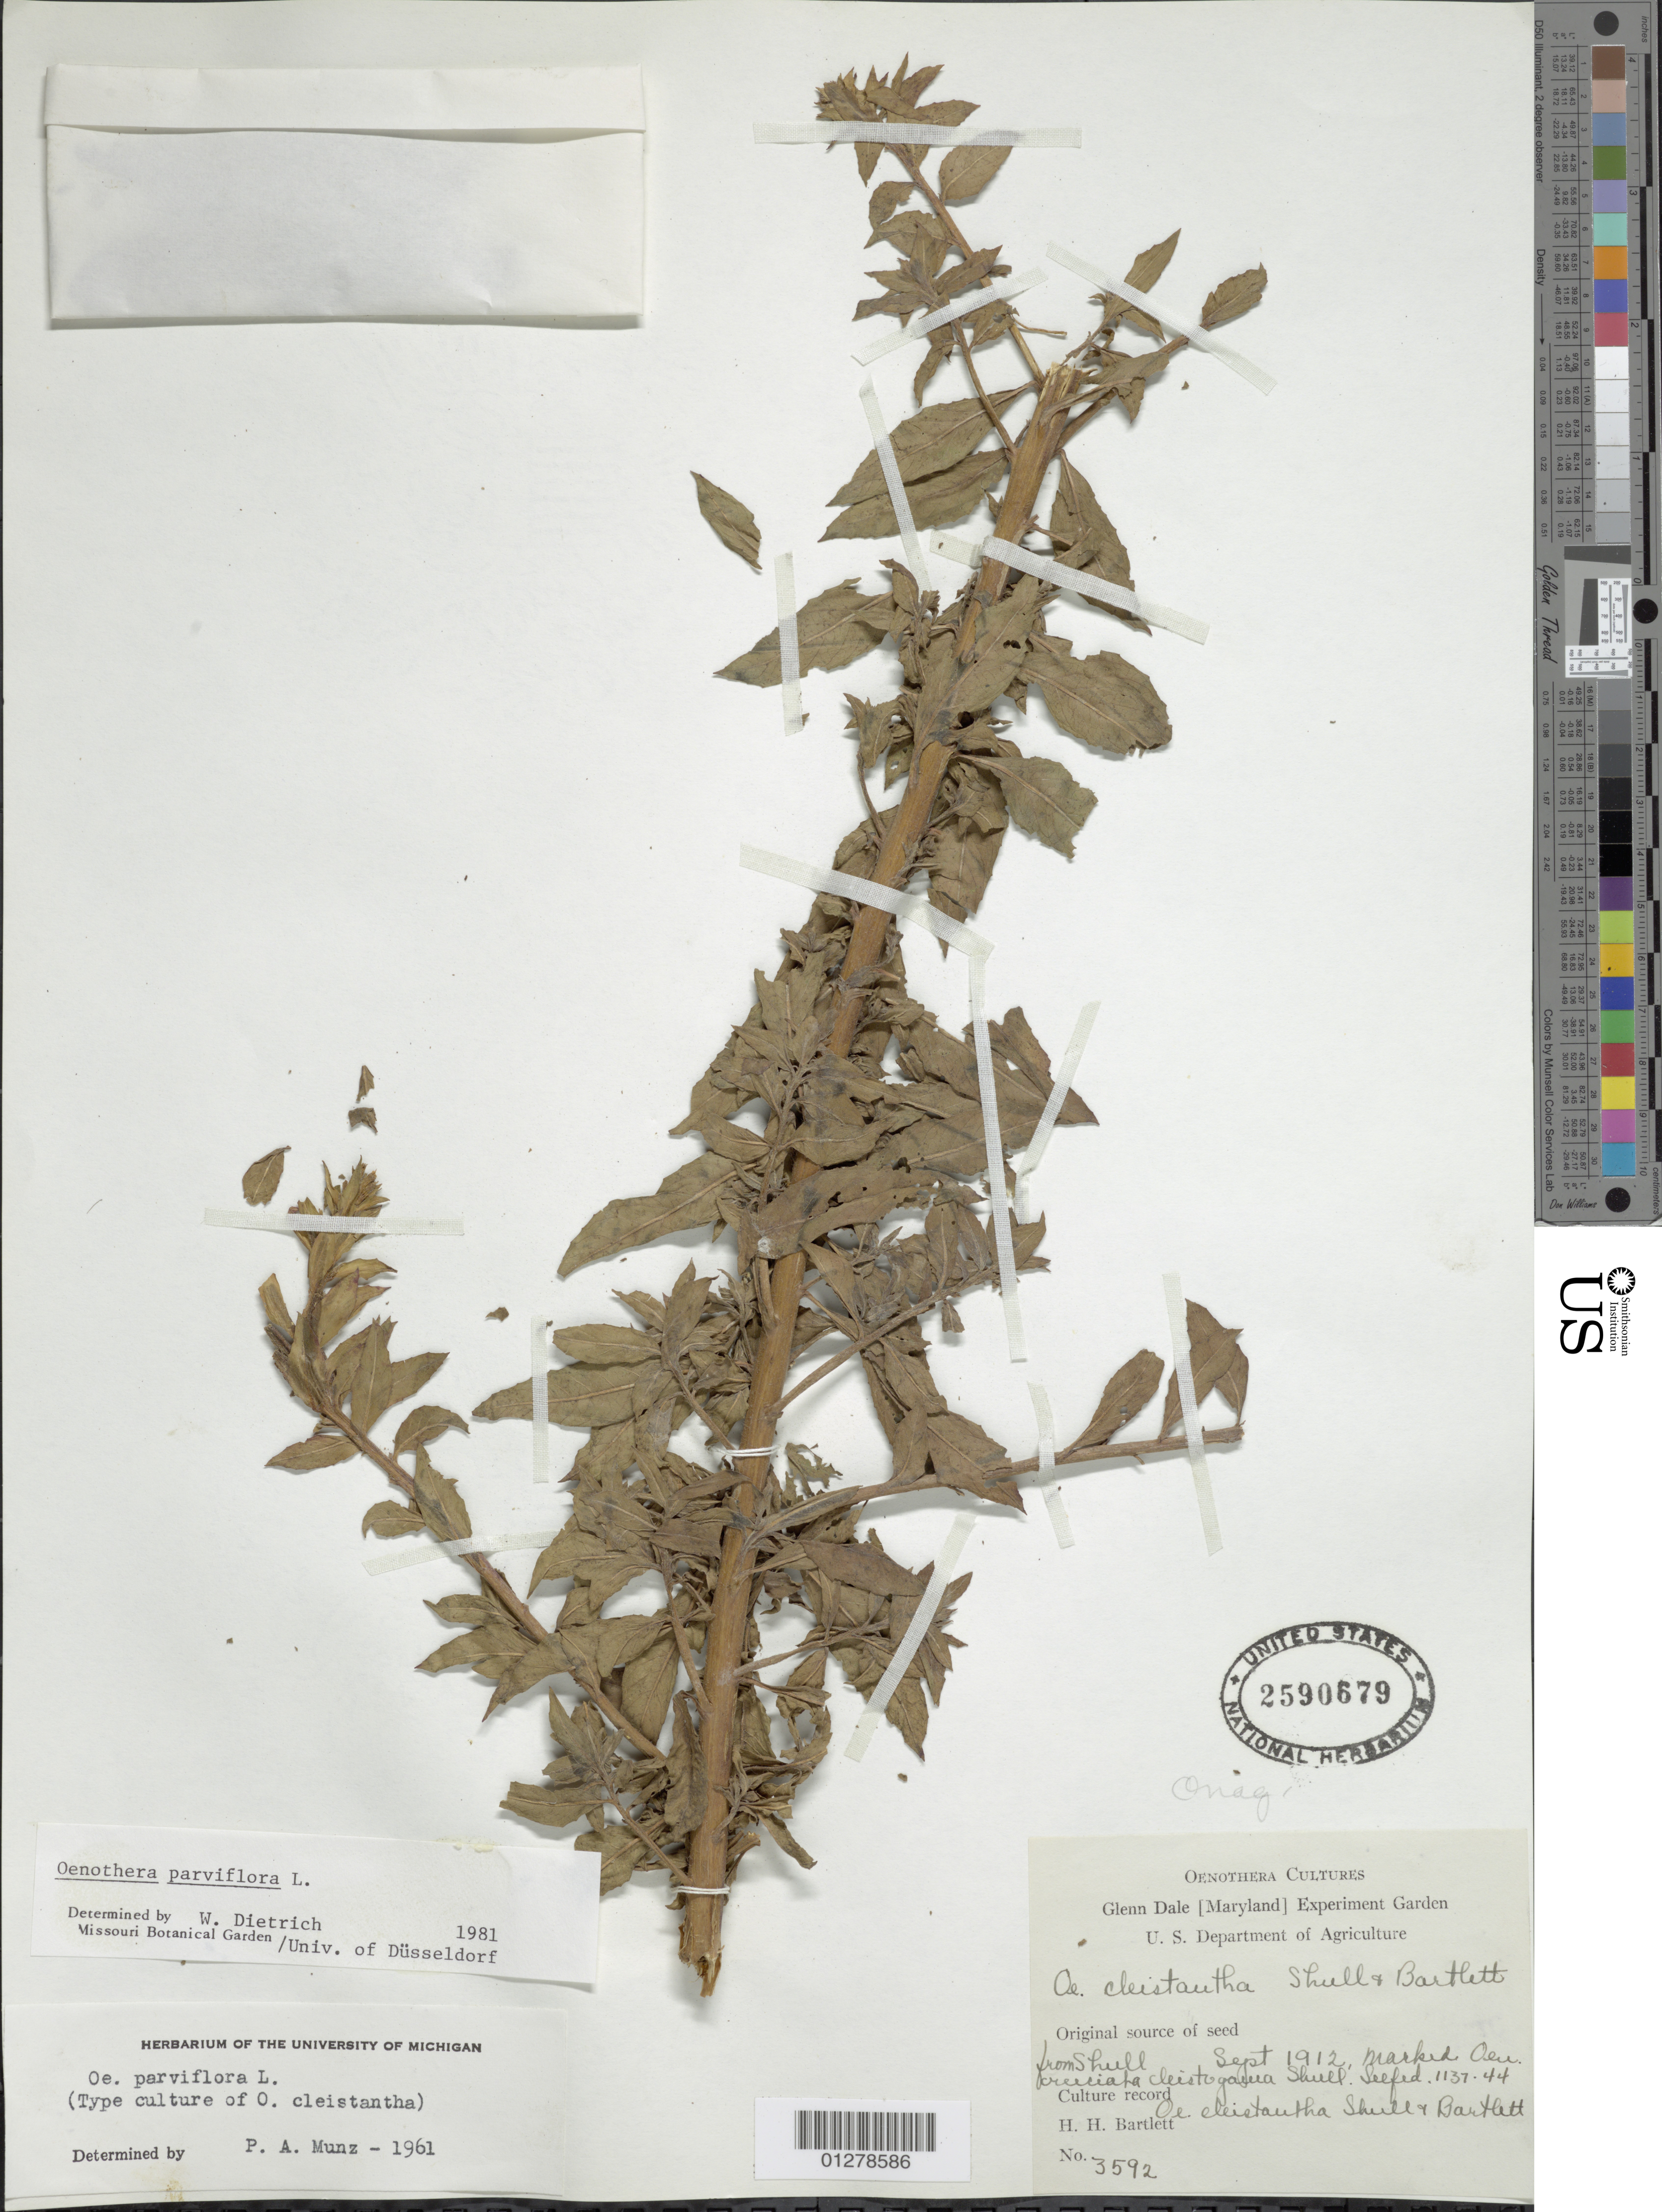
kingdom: Plantae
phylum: Tracheophyta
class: Magnoliopsida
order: Myrtales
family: Onagraceae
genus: Oenothera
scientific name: Oenothera parviflora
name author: L.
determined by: Munz, Philip A.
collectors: H. H. Bartlett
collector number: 3592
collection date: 1912-09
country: United States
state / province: Maryland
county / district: Prince George's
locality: Glen Dale [Maryland] Experiment Garden, US Department of Agriculture.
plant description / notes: Culture record 1137.44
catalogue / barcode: US 2590679